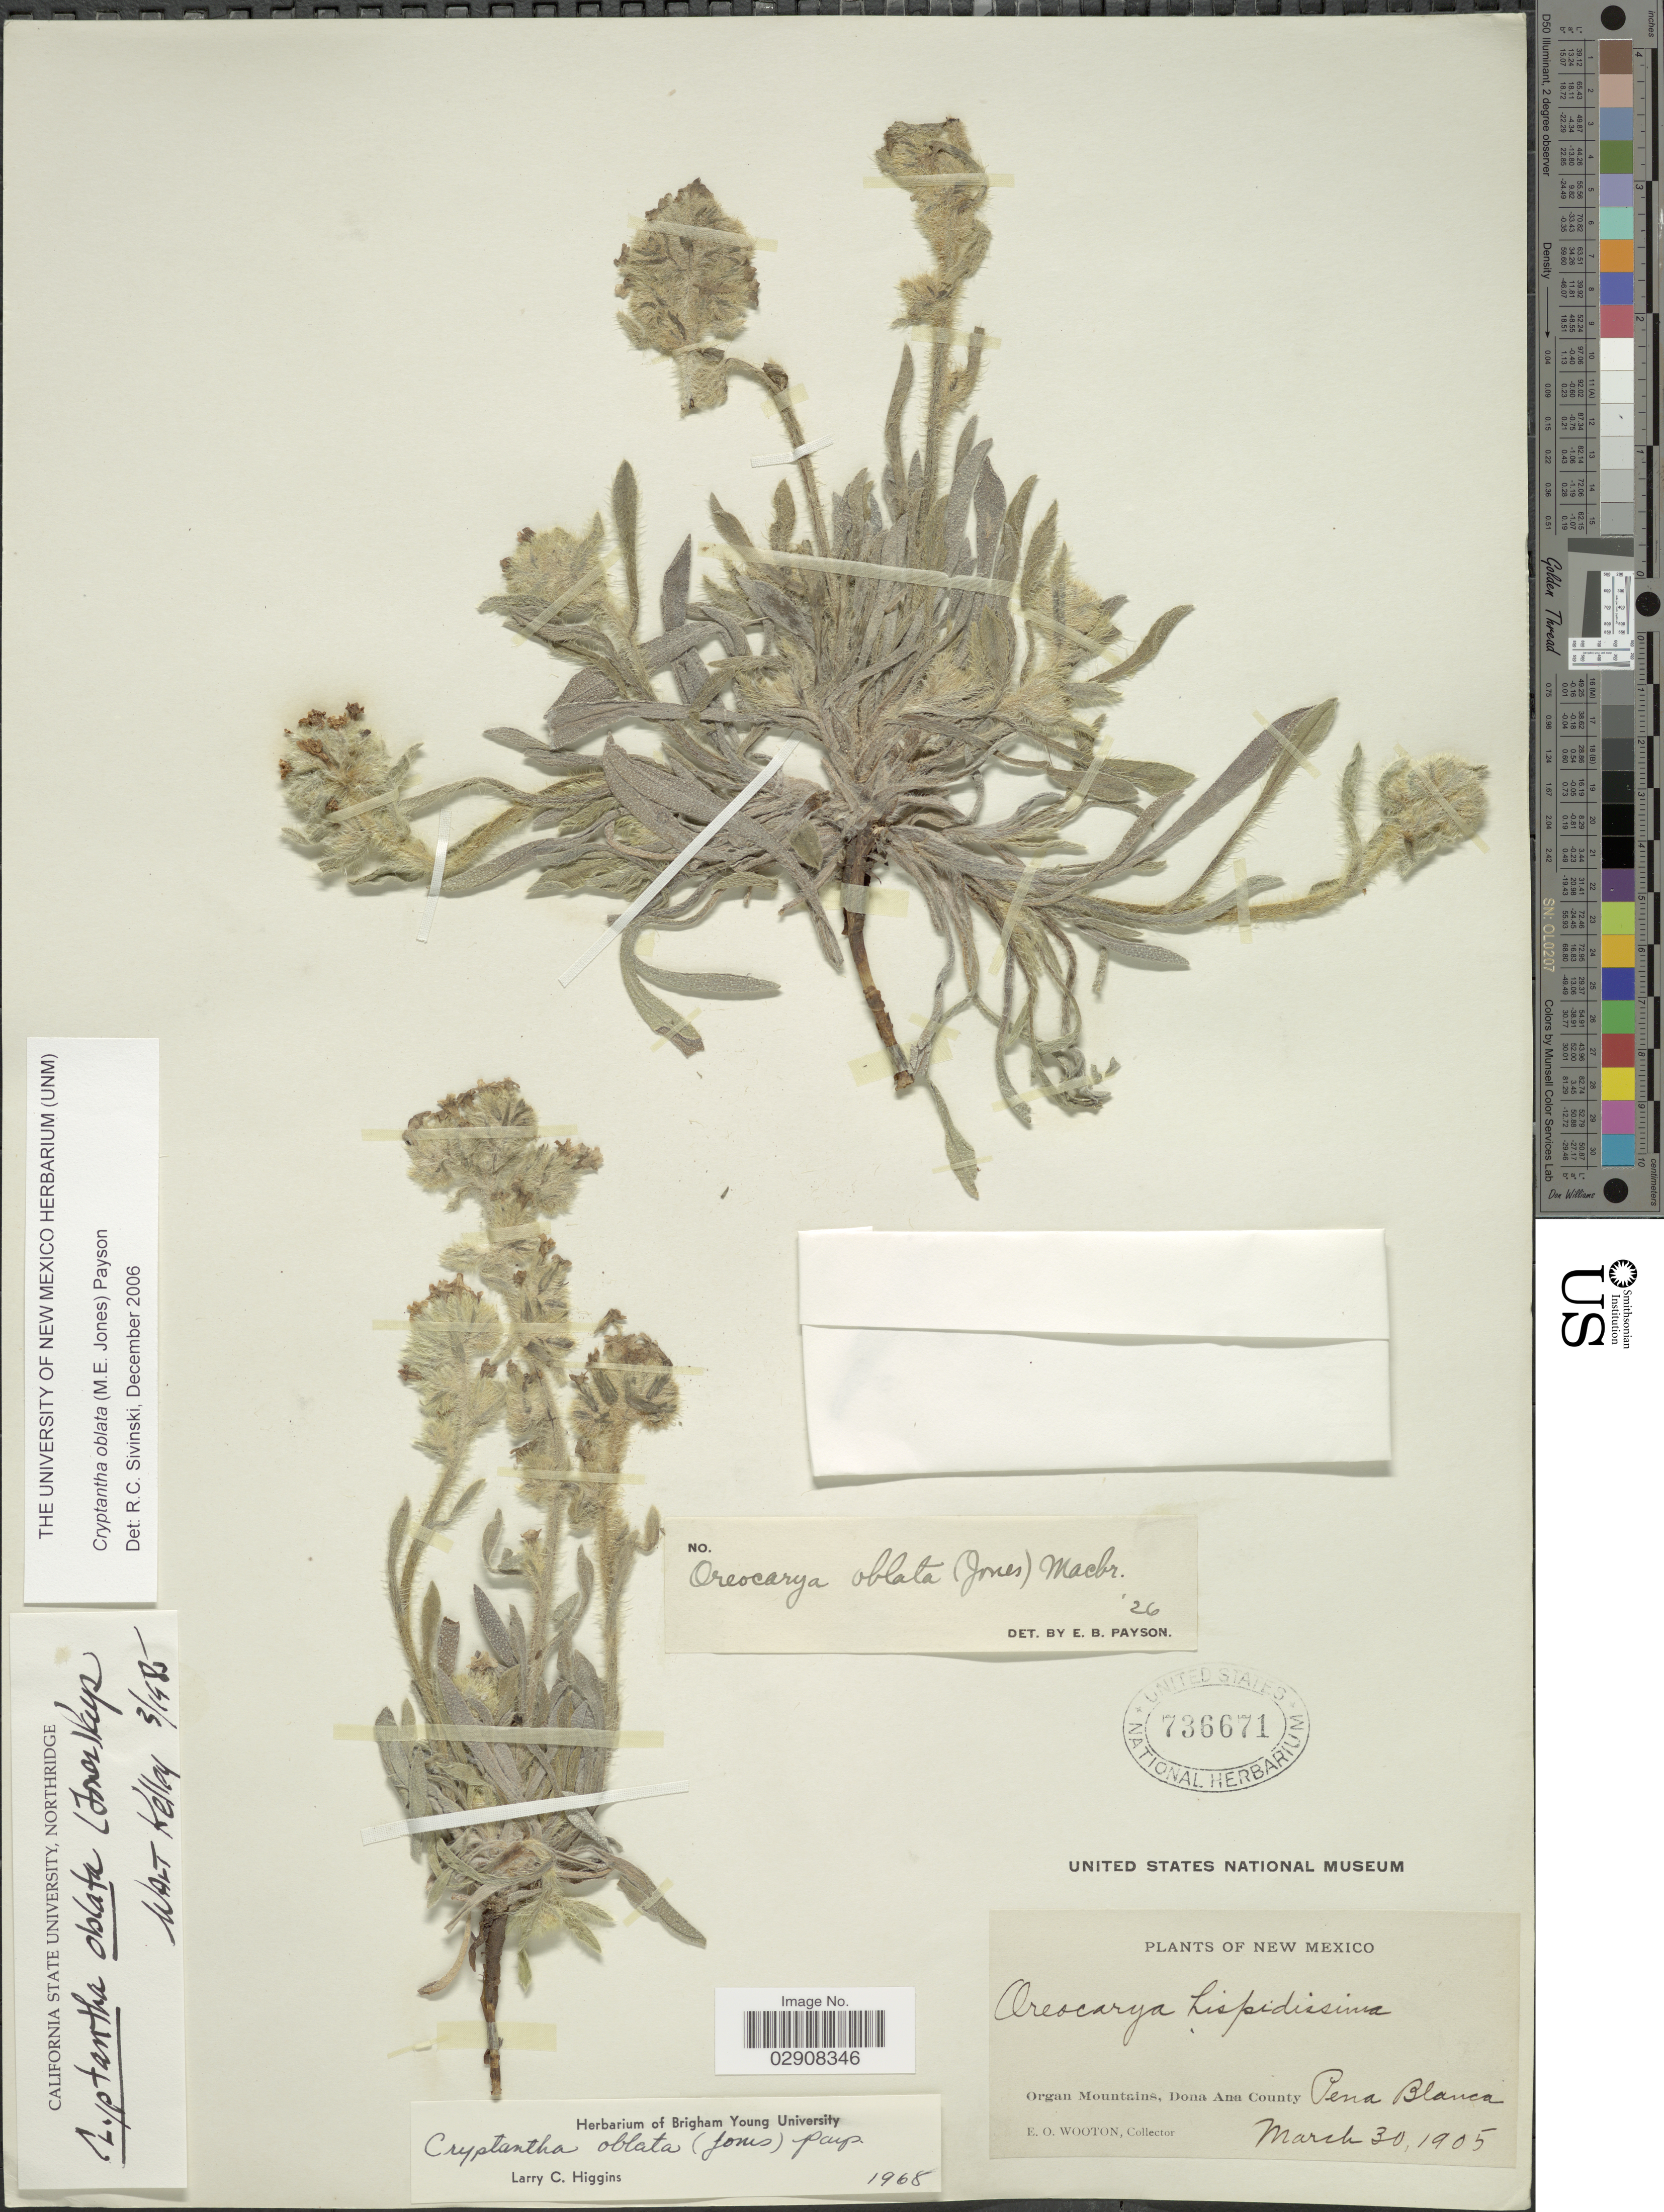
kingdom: Plantae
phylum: Tracheophyta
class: Magnoliopsida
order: Boraginales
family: Boraginaceae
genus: Cryptantha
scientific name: Cryptantha oblata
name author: (M.E. Jones) Payson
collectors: E. O. Wooton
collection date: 1905-03-30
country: United States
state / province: New Mexico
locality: Organ Mountains, Dona Ana County. Pena Blanca.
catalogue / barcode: US 736671